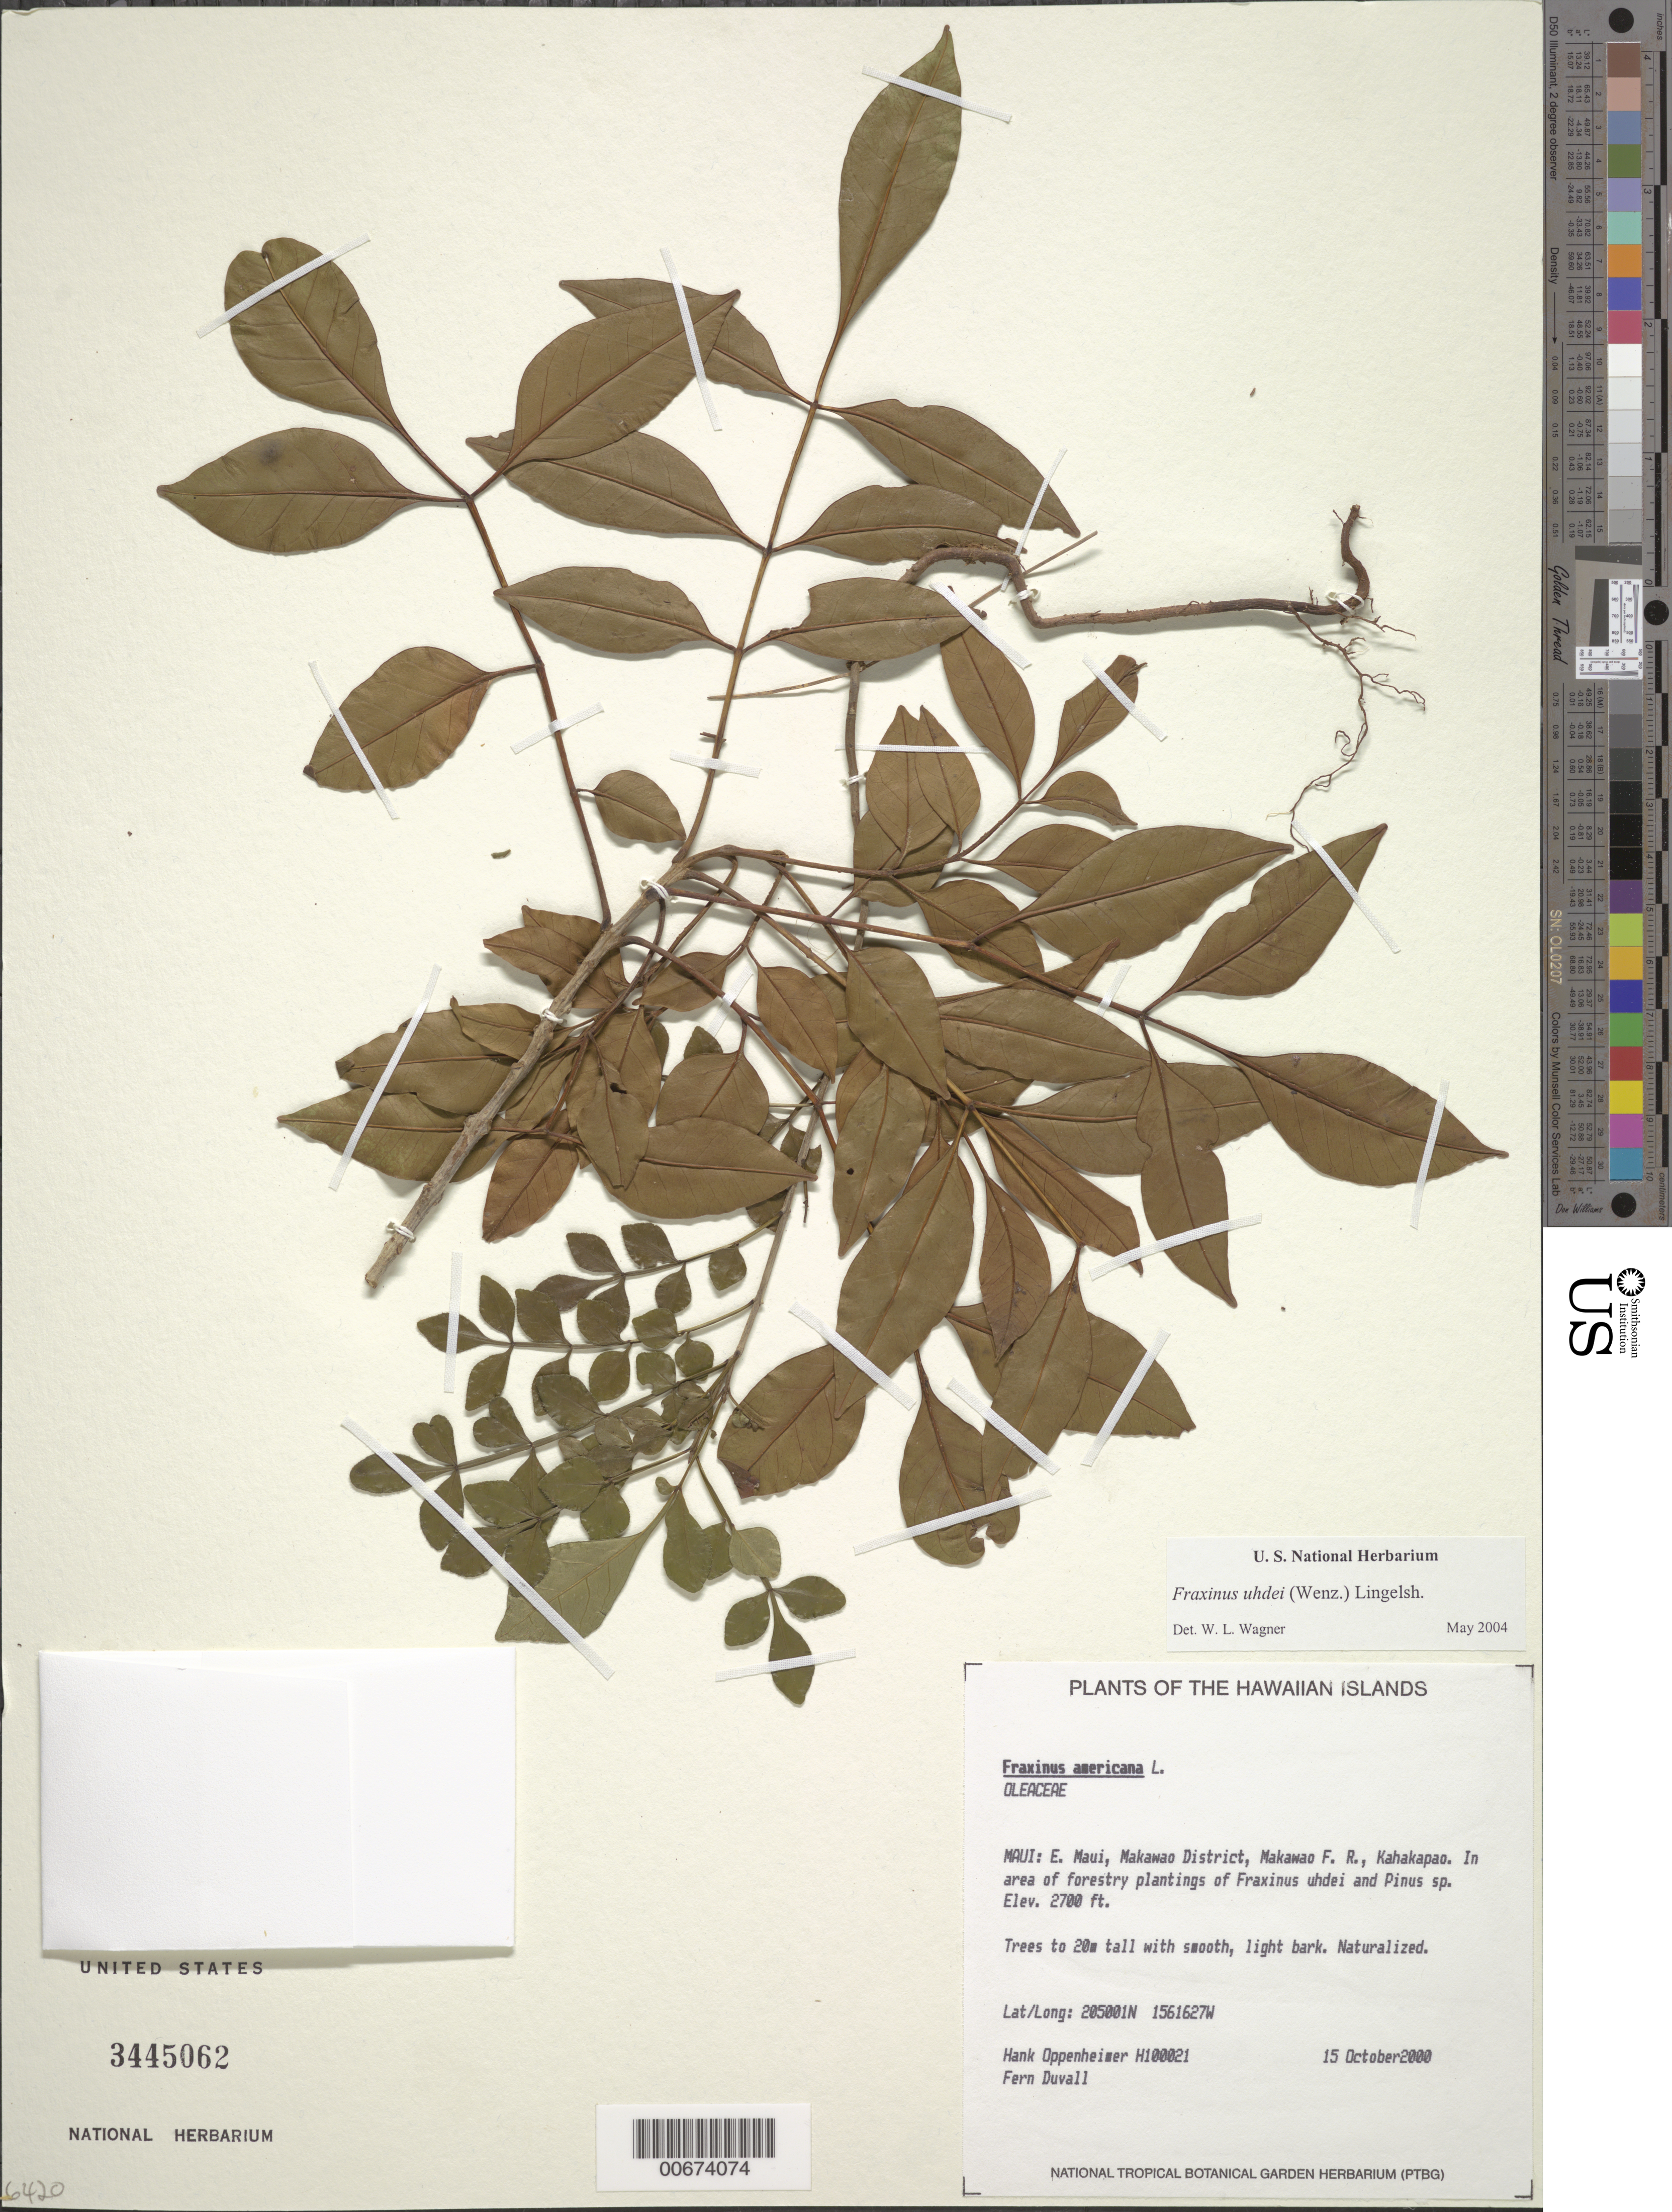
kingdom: Plantae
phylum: Tracheophyta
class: Magnoliopsida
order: Lamiales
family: Oleaceae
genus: Fraxinus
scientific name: Fraxinus uhdei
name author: (Wenz.) Lingelsh.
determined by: Wagner, W. L., (BOT), Smithsonian Institution - National Museum of Natural History (UNITED STATES)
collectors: H. L. Oppenheimer & F. Duvall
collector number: H100021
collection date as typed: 15 Oct 2000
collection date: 2000-10-15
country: United States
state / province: Hawaii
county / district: Maui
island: Maui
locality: E Maui, Makawao District, Makawao F. R., Kahakapao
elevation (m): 823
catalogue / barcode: US 3445062